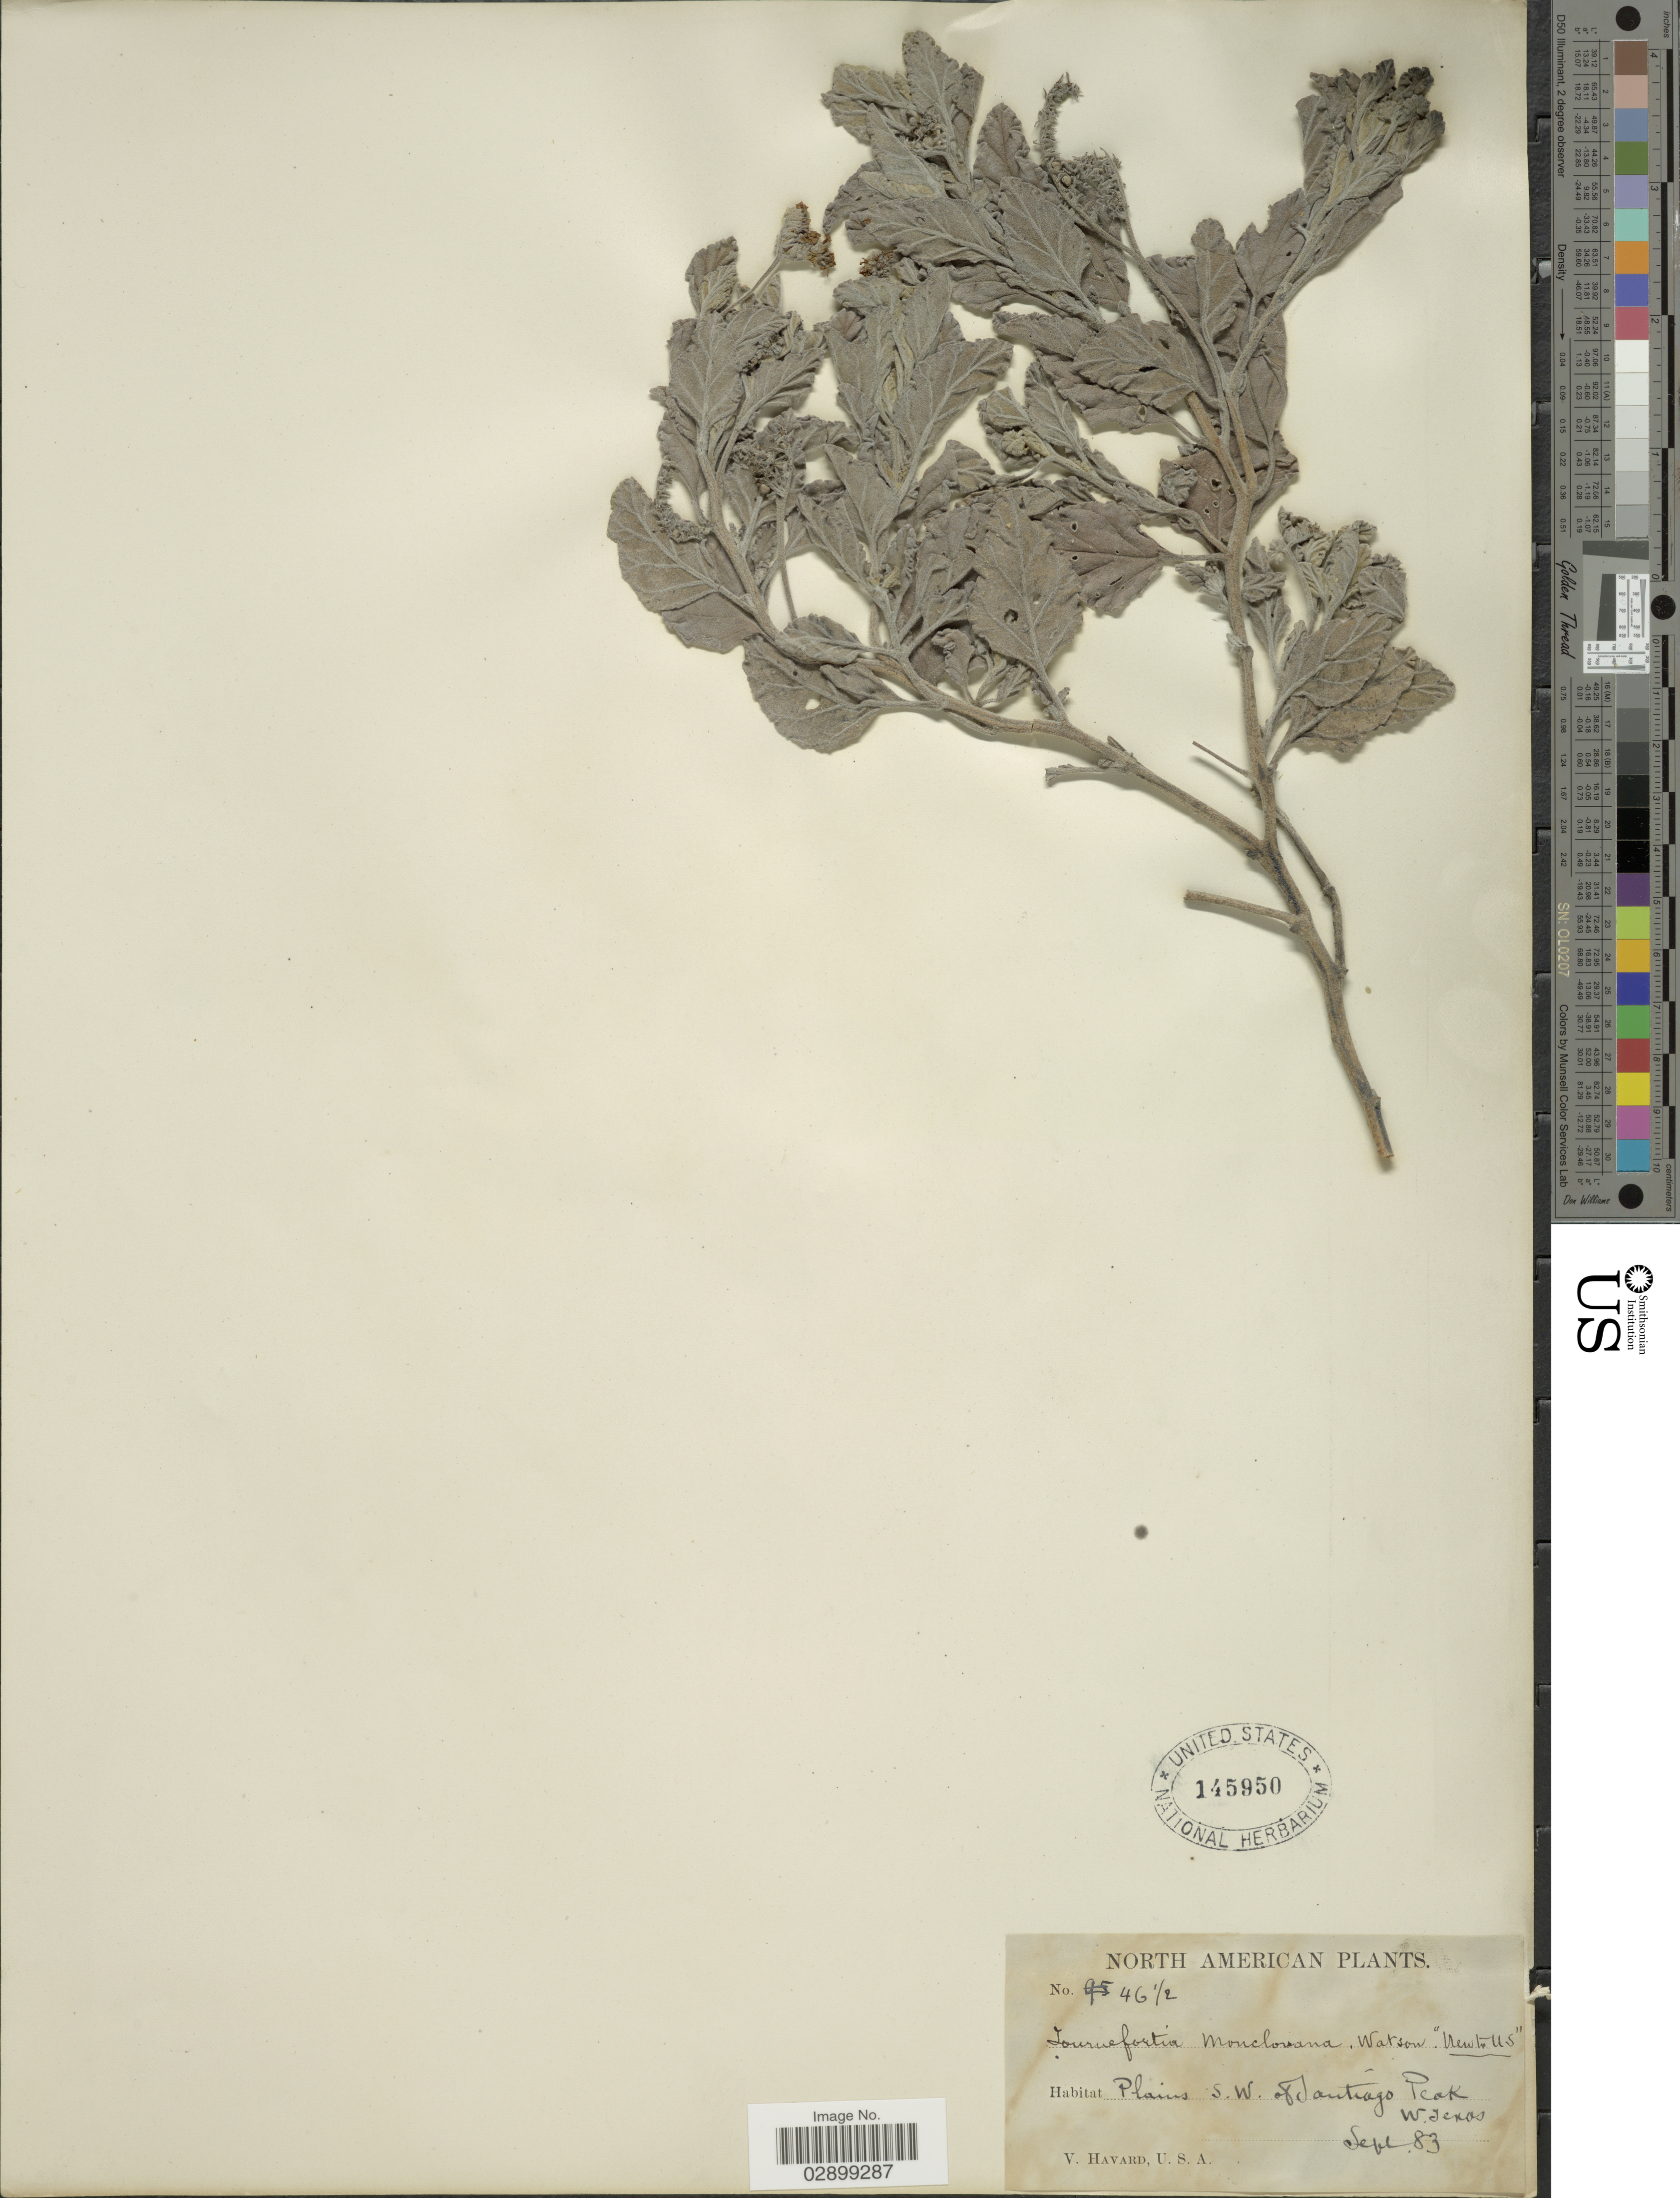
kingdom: Plantae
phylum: Tracheophyta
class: Magnoliopsida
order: Boraginales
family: Heliotropiaceae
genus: Heliotropium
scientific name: Heliotropium molle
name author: (Torr.) I.M. Johnst.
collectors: V. Havard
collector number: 46½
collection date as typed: Transcribed d/m/y: /9/83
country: United States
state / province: Texas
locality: Plains S.W. of Santiago Peak W. Texas.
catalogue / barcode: US 145950